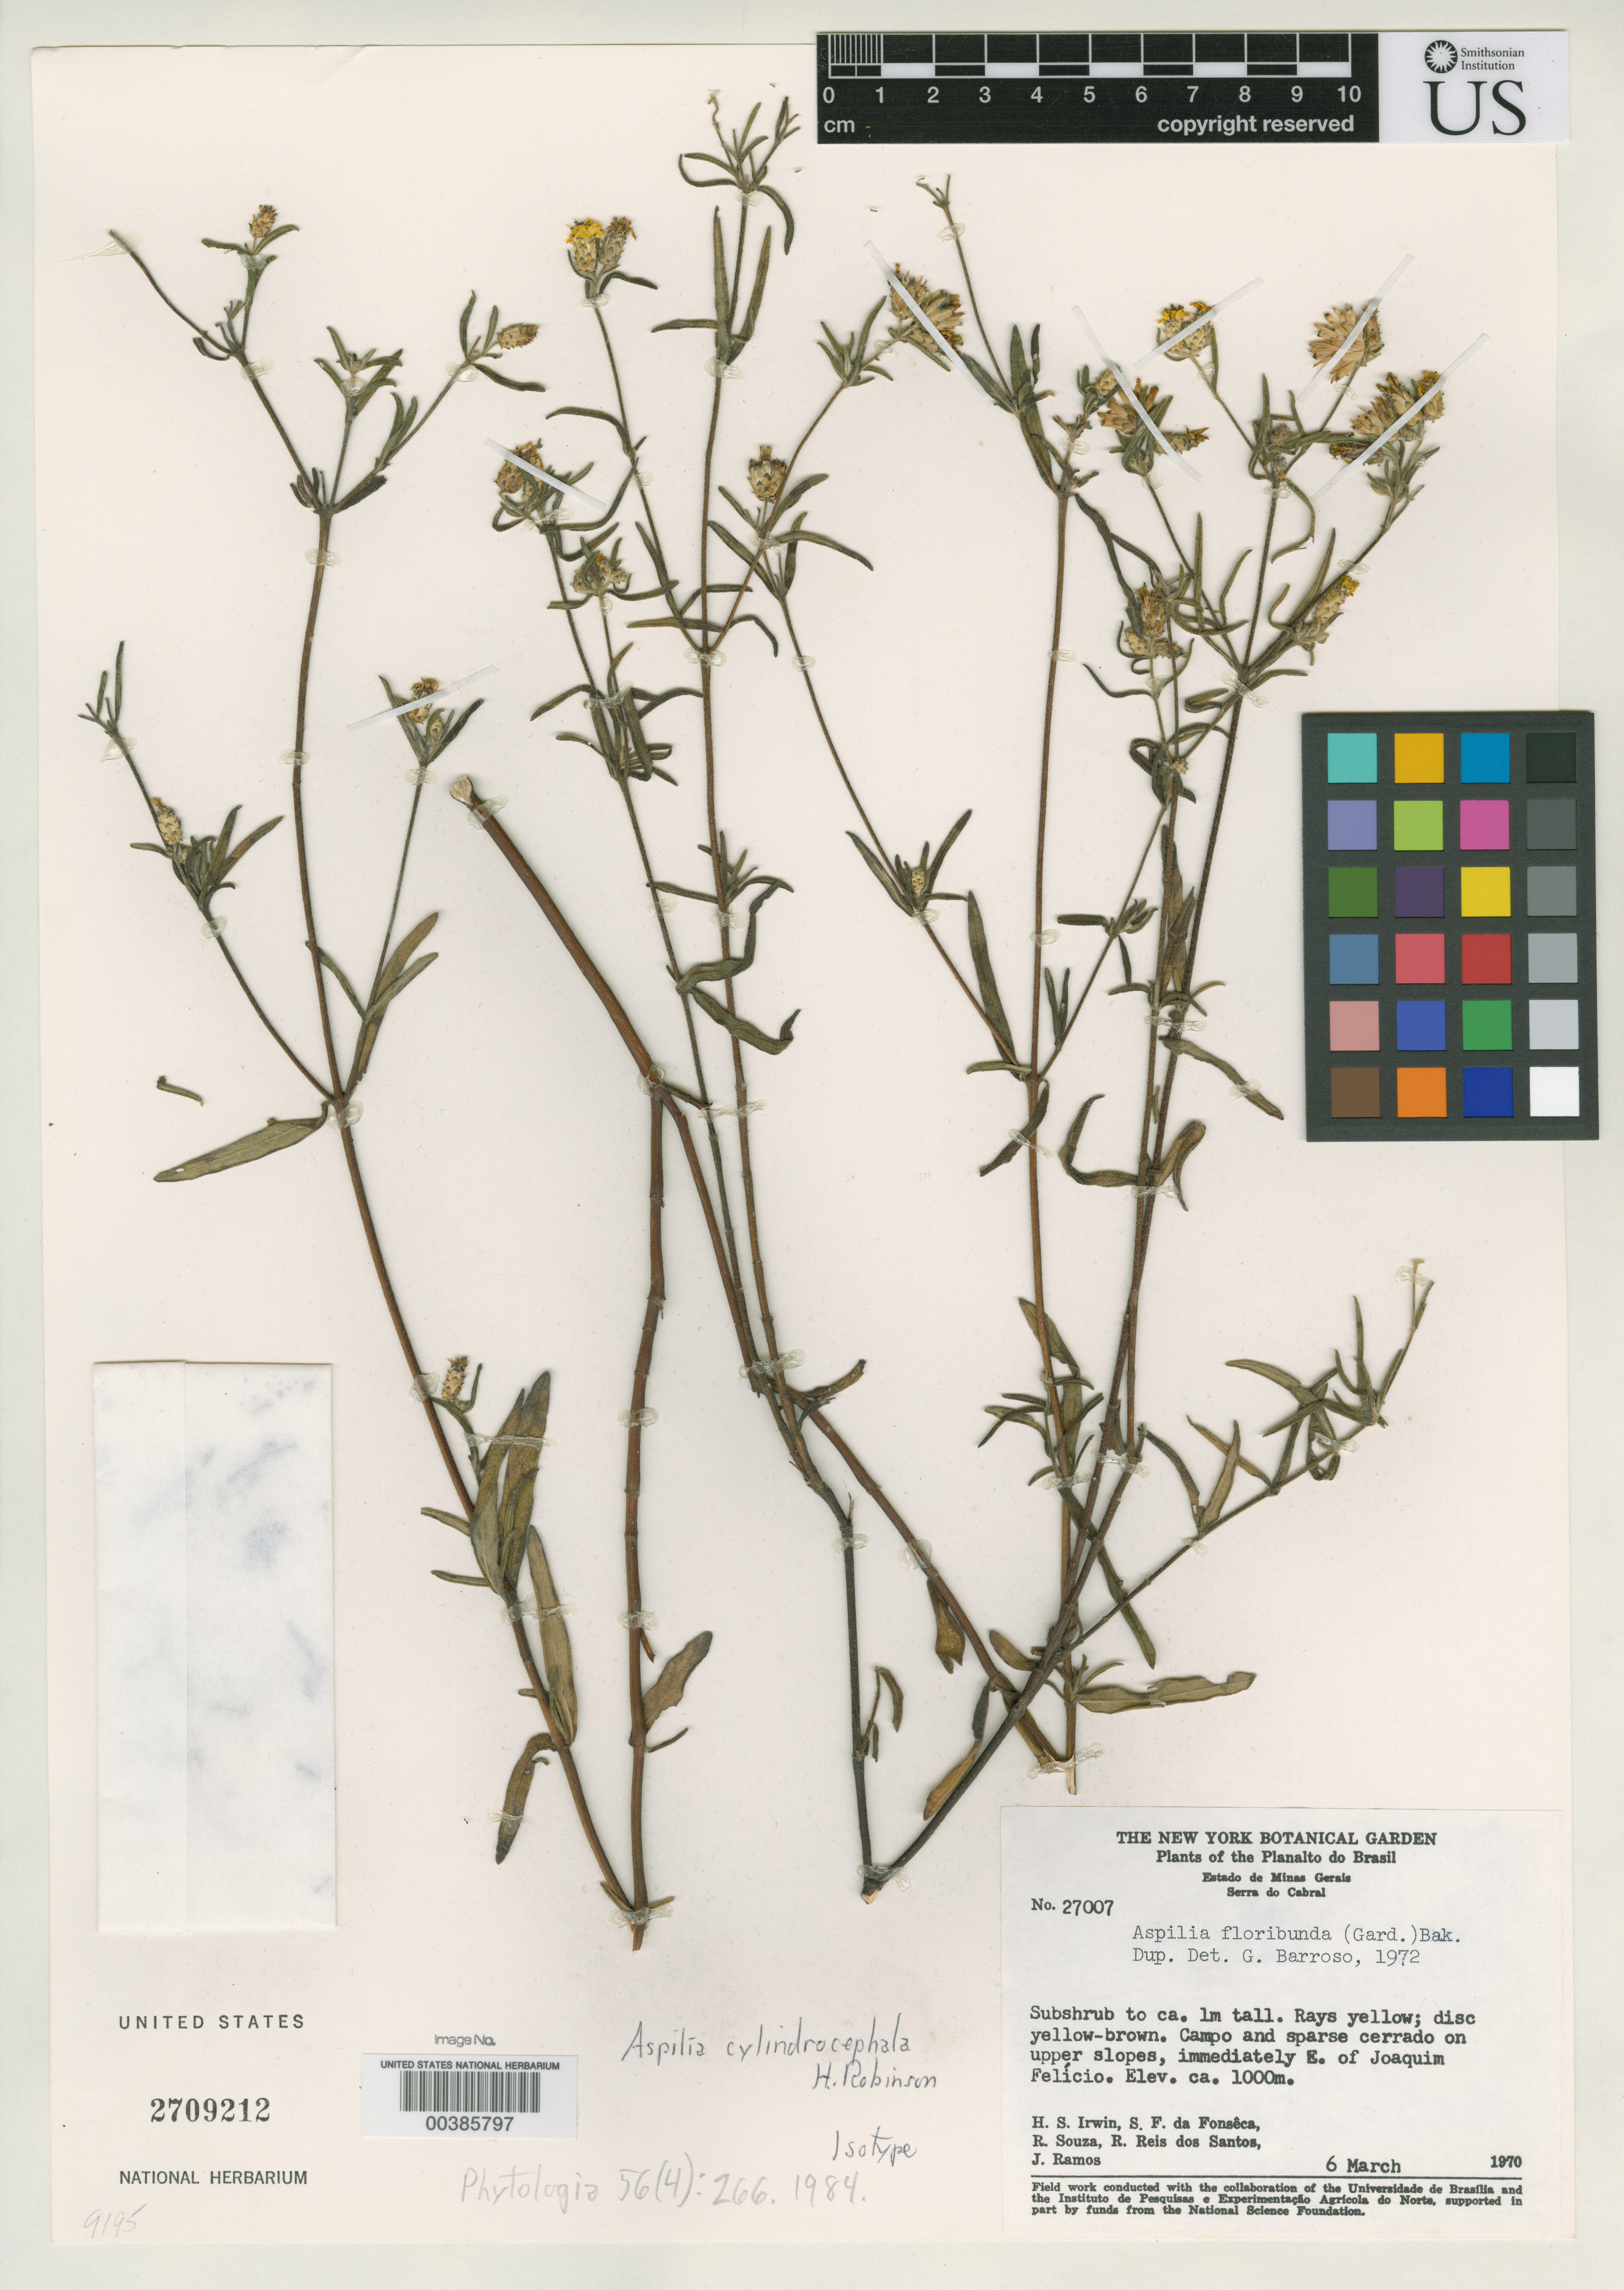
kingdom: Plantae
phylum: Tracheophyta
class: Magnoliopsida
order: Asterales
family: Asteraceae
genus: Aspilia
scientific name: Aspilia cylindrocephala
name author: H. Rob.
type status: Isotype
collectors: H. Irwin, S. F. Fonsêca, R. Souza, R. G. P. Santos & J. F. Ramos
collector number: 27007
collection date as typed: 06 Mar 1970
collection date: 1970-03-06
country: Brazil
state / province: Minas Gerais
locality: Serra do Cabral, E of Joaquim Felicio.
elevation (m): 1000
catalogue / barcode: US 2709212